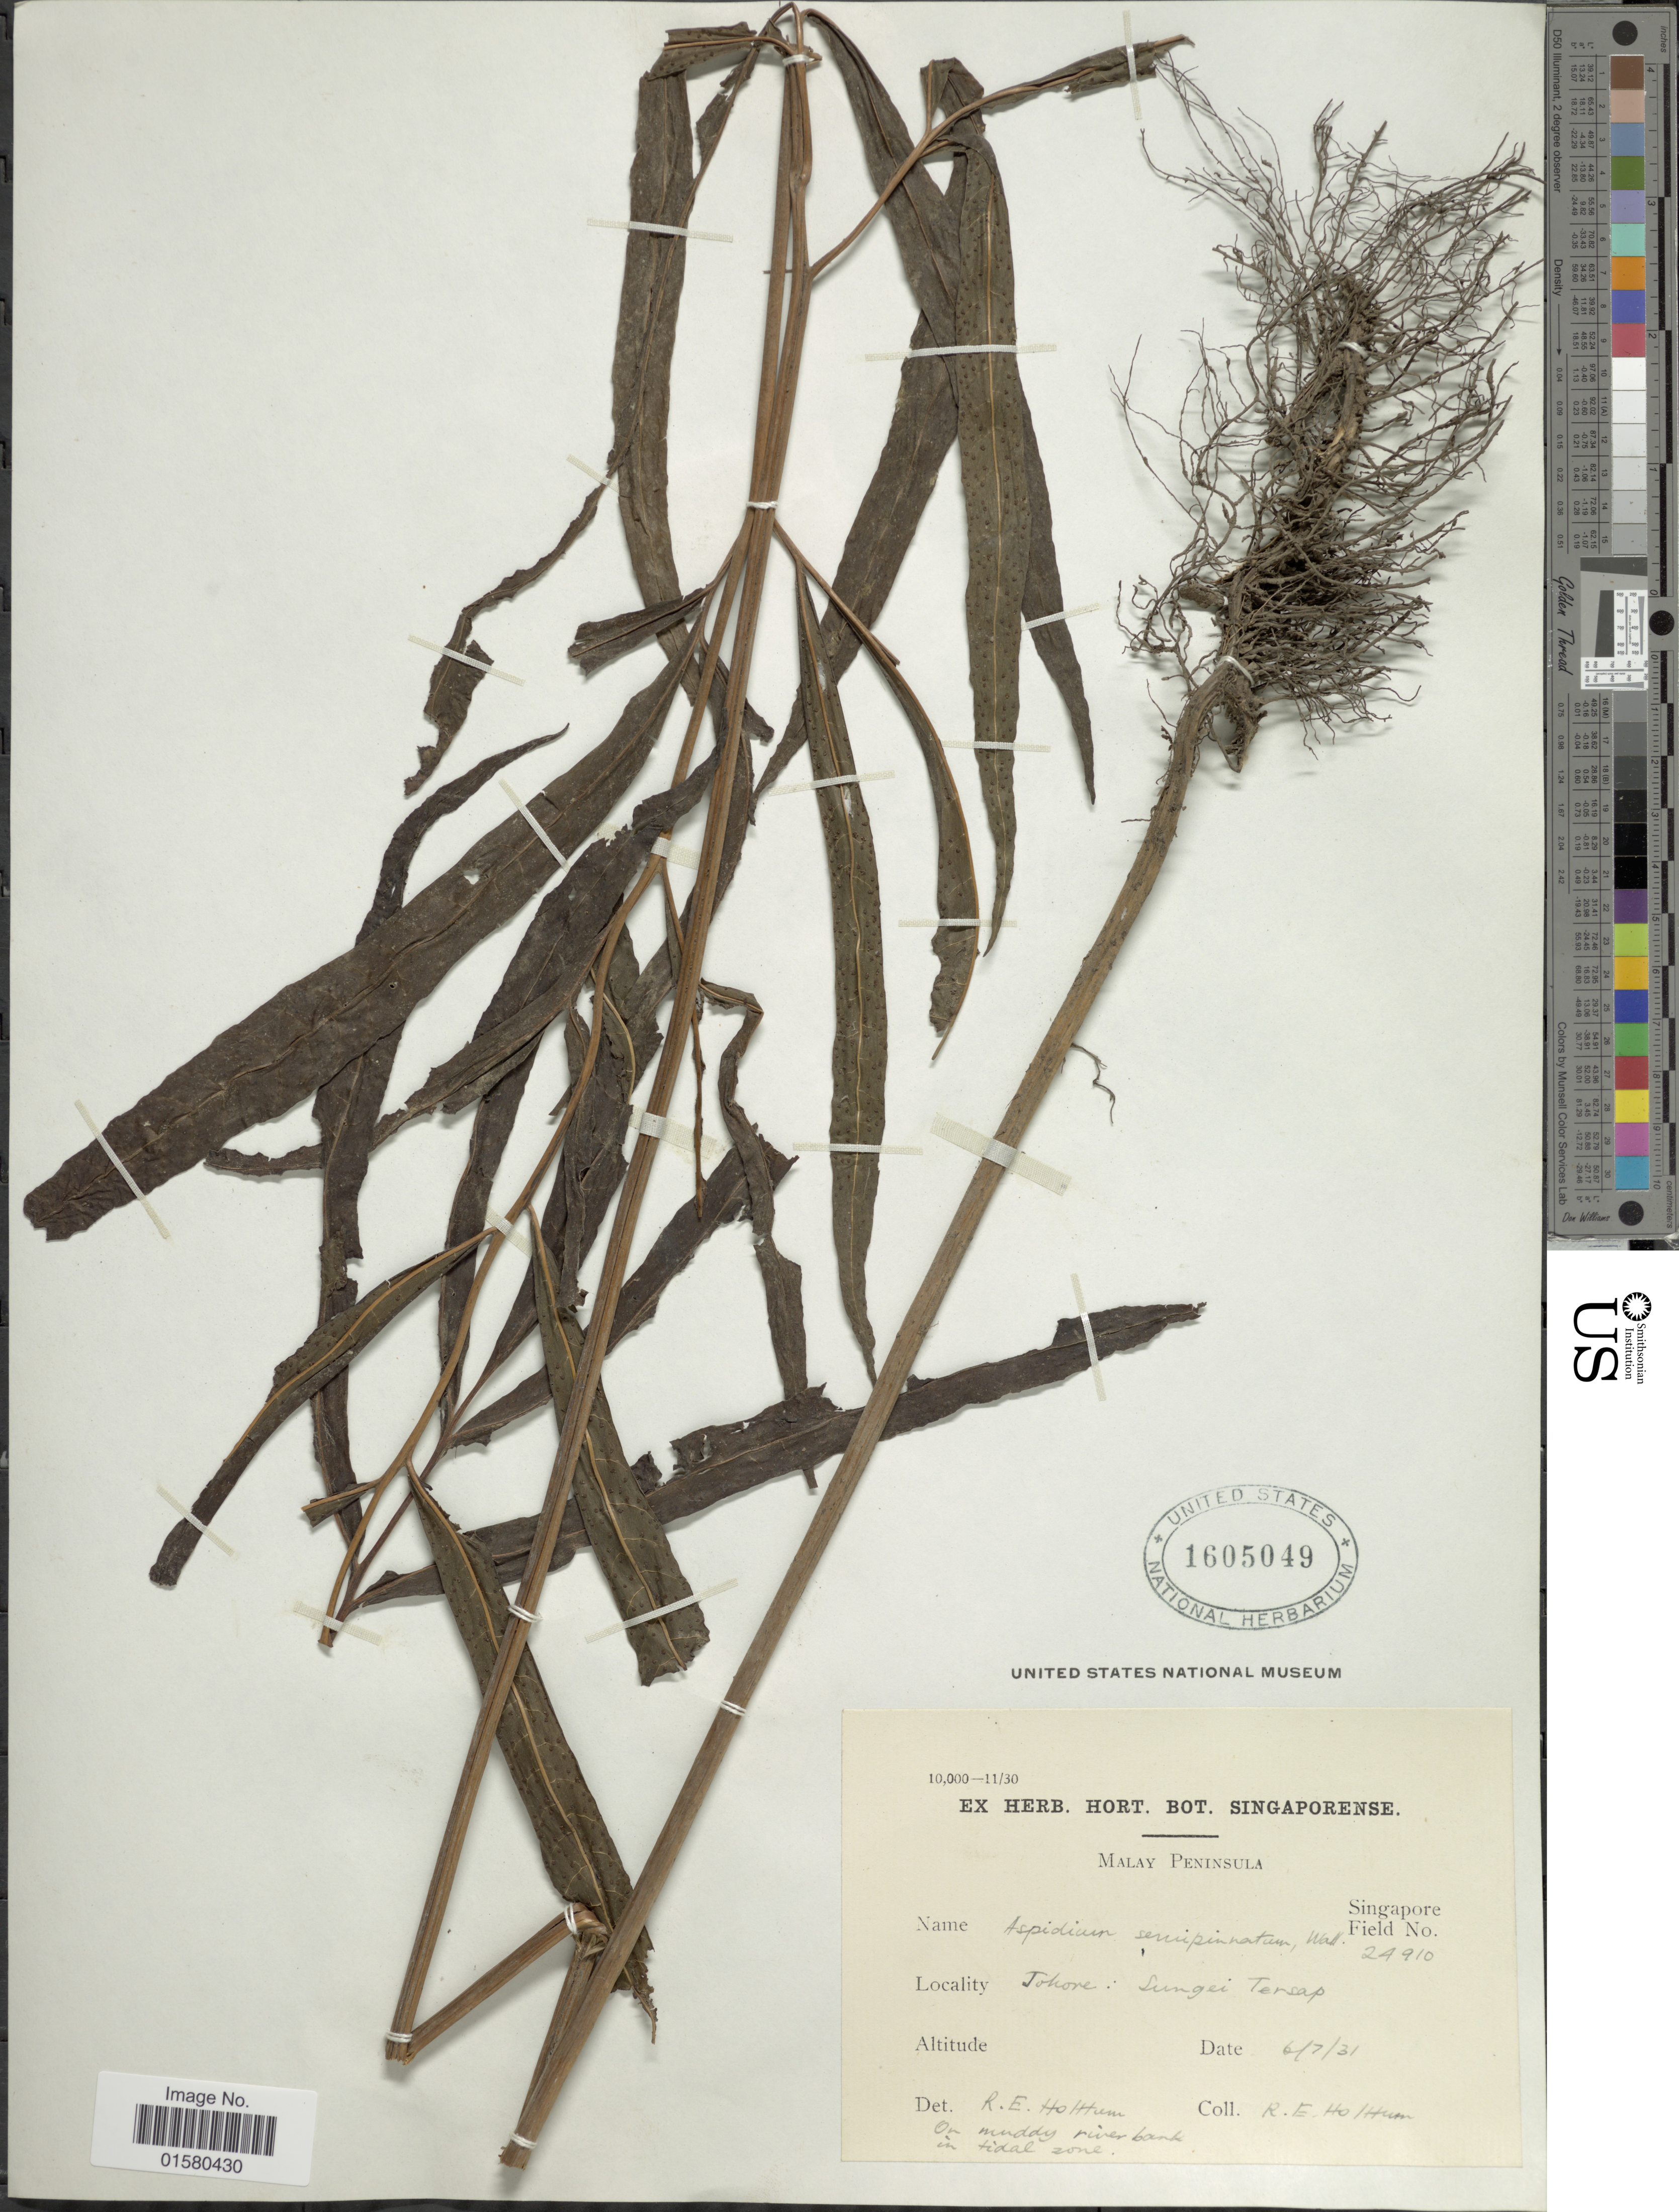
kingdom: Plantae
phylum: Tracheophyta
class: Polypodiopsida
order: Polypodiales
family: Tectariaceae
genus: Tectaria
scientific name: Tectaria semibipinnata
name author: (Hook.) Copel.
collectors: R. E. Holttum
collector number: Singapore Field 24910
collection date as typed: Transcribed d/m/y: 6/7/31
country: Malaysia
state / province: Johor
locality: Malay Peninsula, Johore: Sungei Tersap [interpreted]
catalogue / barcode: US 1605049